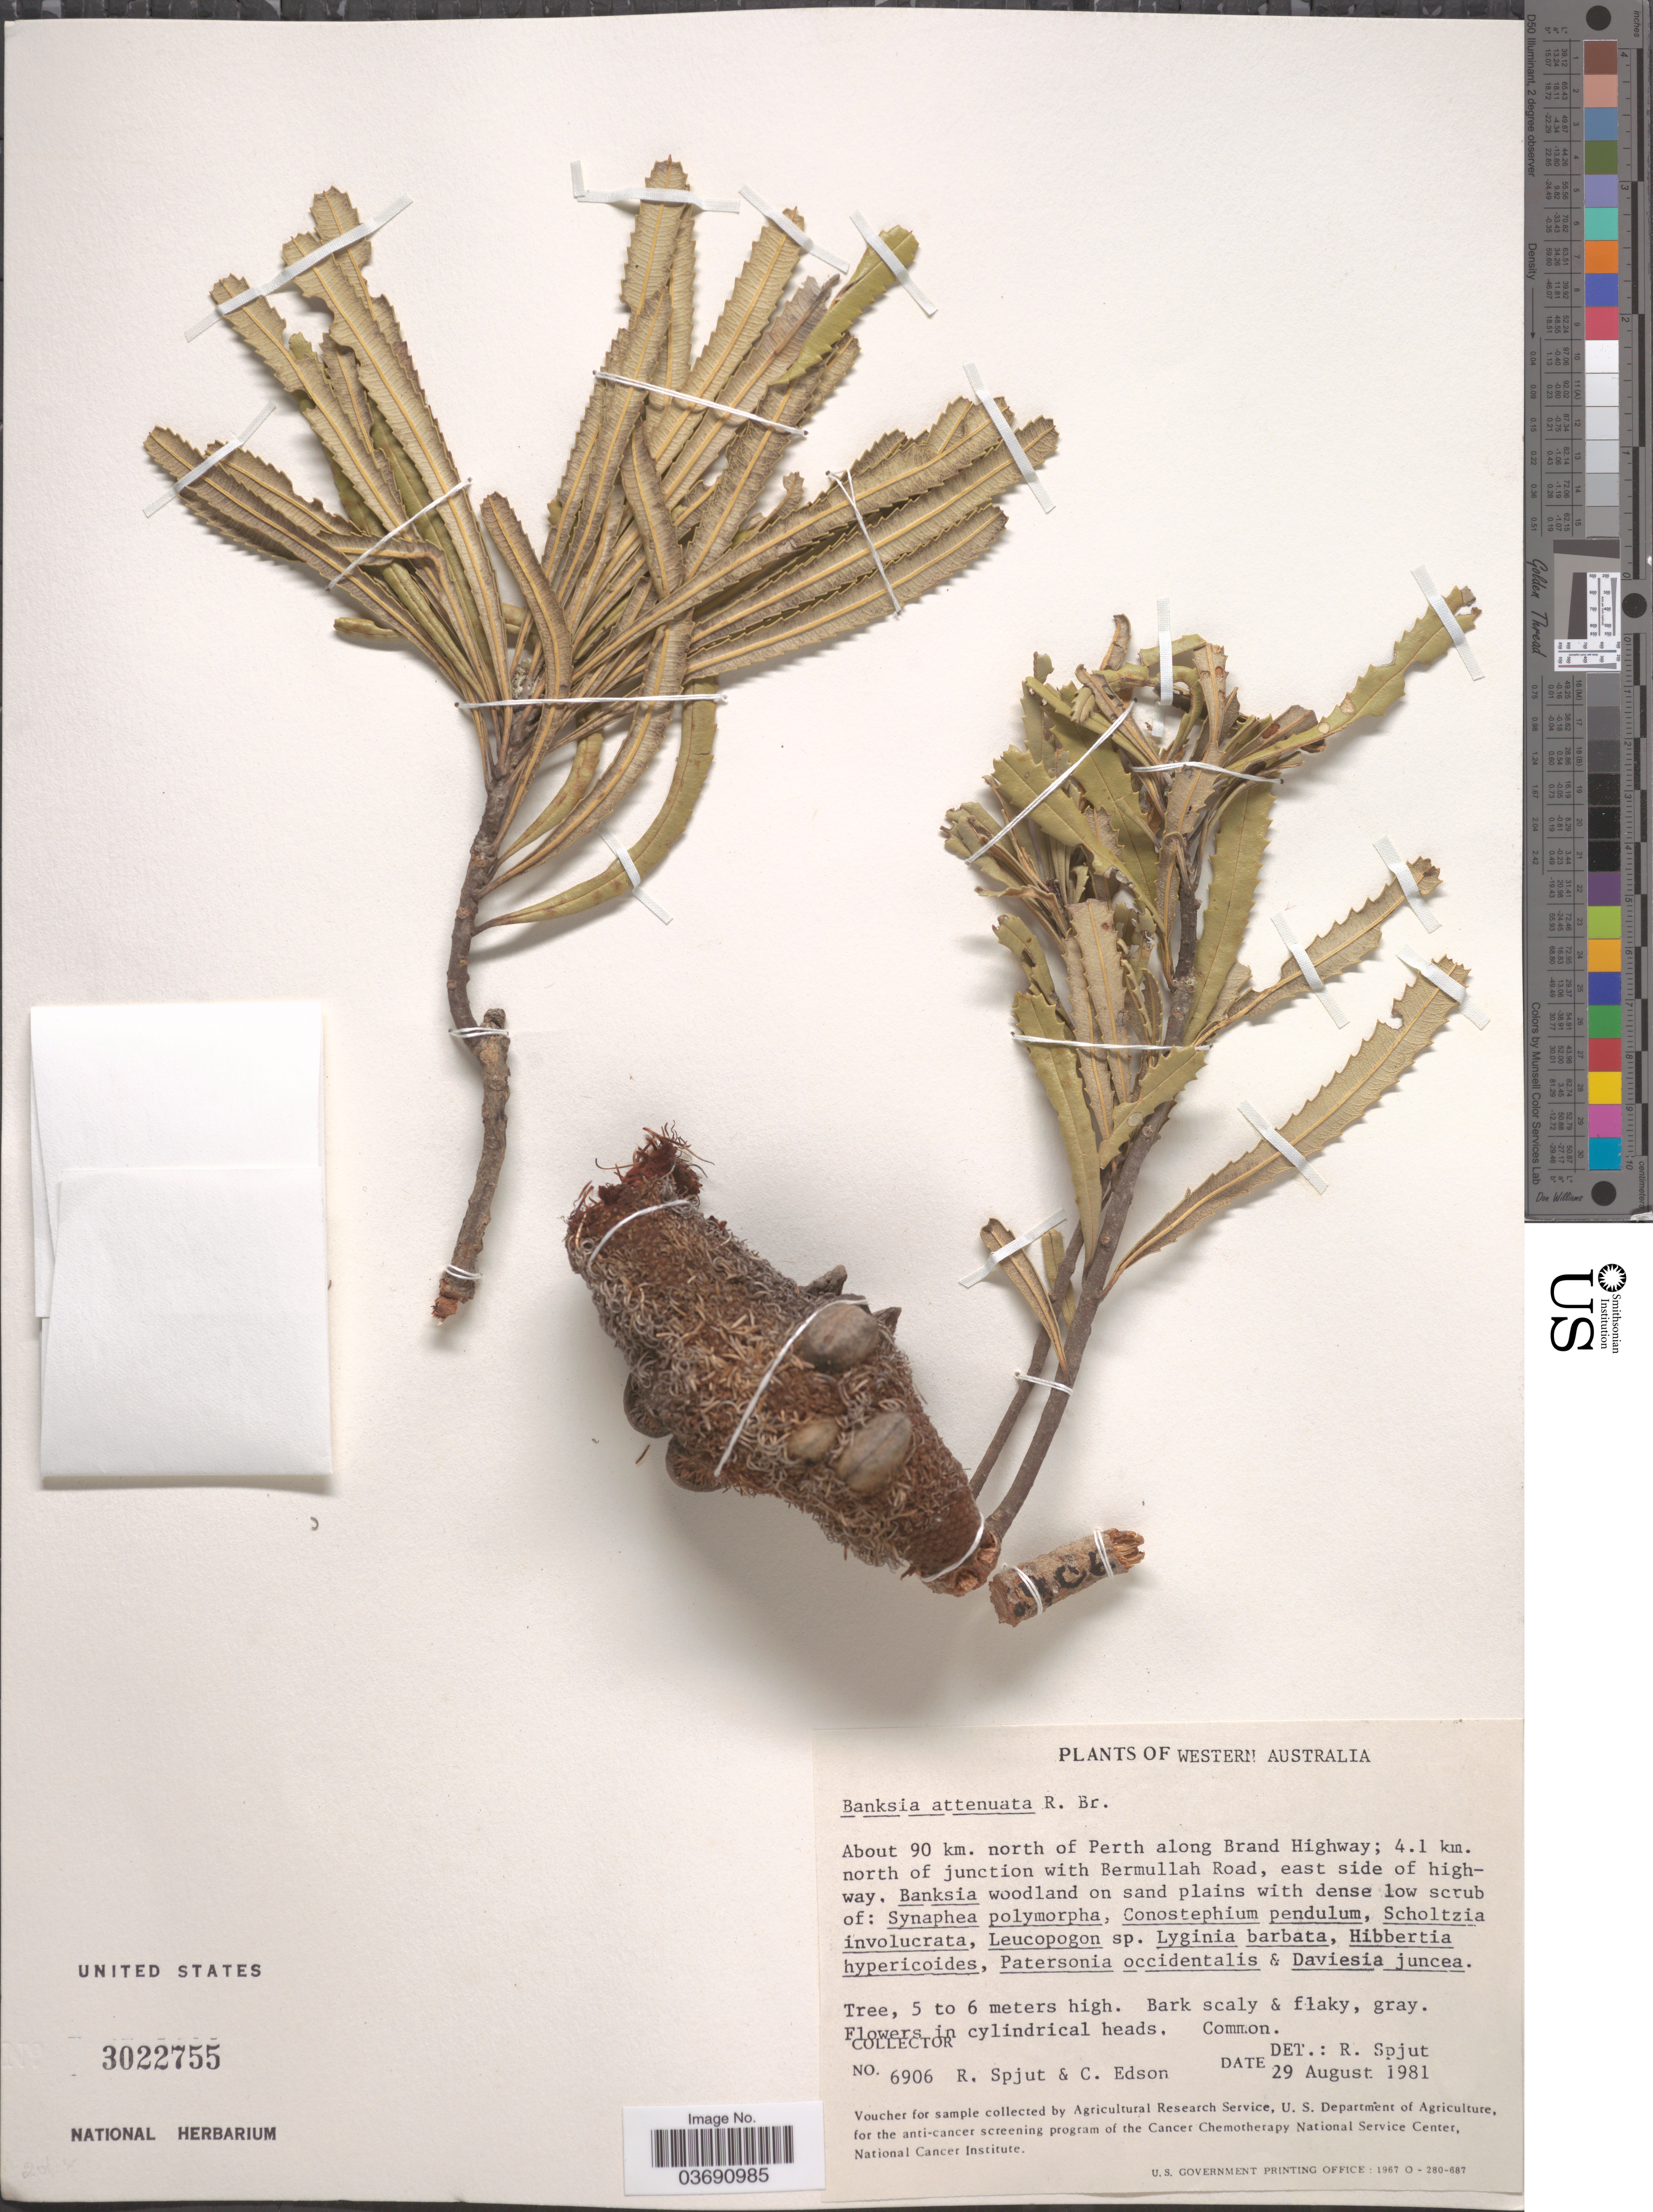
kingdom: Plantae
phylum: Tracheophyta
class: Magnoliopsida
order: Proteales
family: Proteaceae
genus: Banksia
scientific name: Banksia attenuata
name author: R. Br.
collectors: R. Spjut & C. Edson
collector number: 6906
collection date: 1981-08-29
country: Australia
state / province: Western Australia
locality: About 90 km. north of Perth along Brand Highway; 4.1 km. north of junction with Bermullah Road, east side of highway.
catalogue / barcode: US 3022755